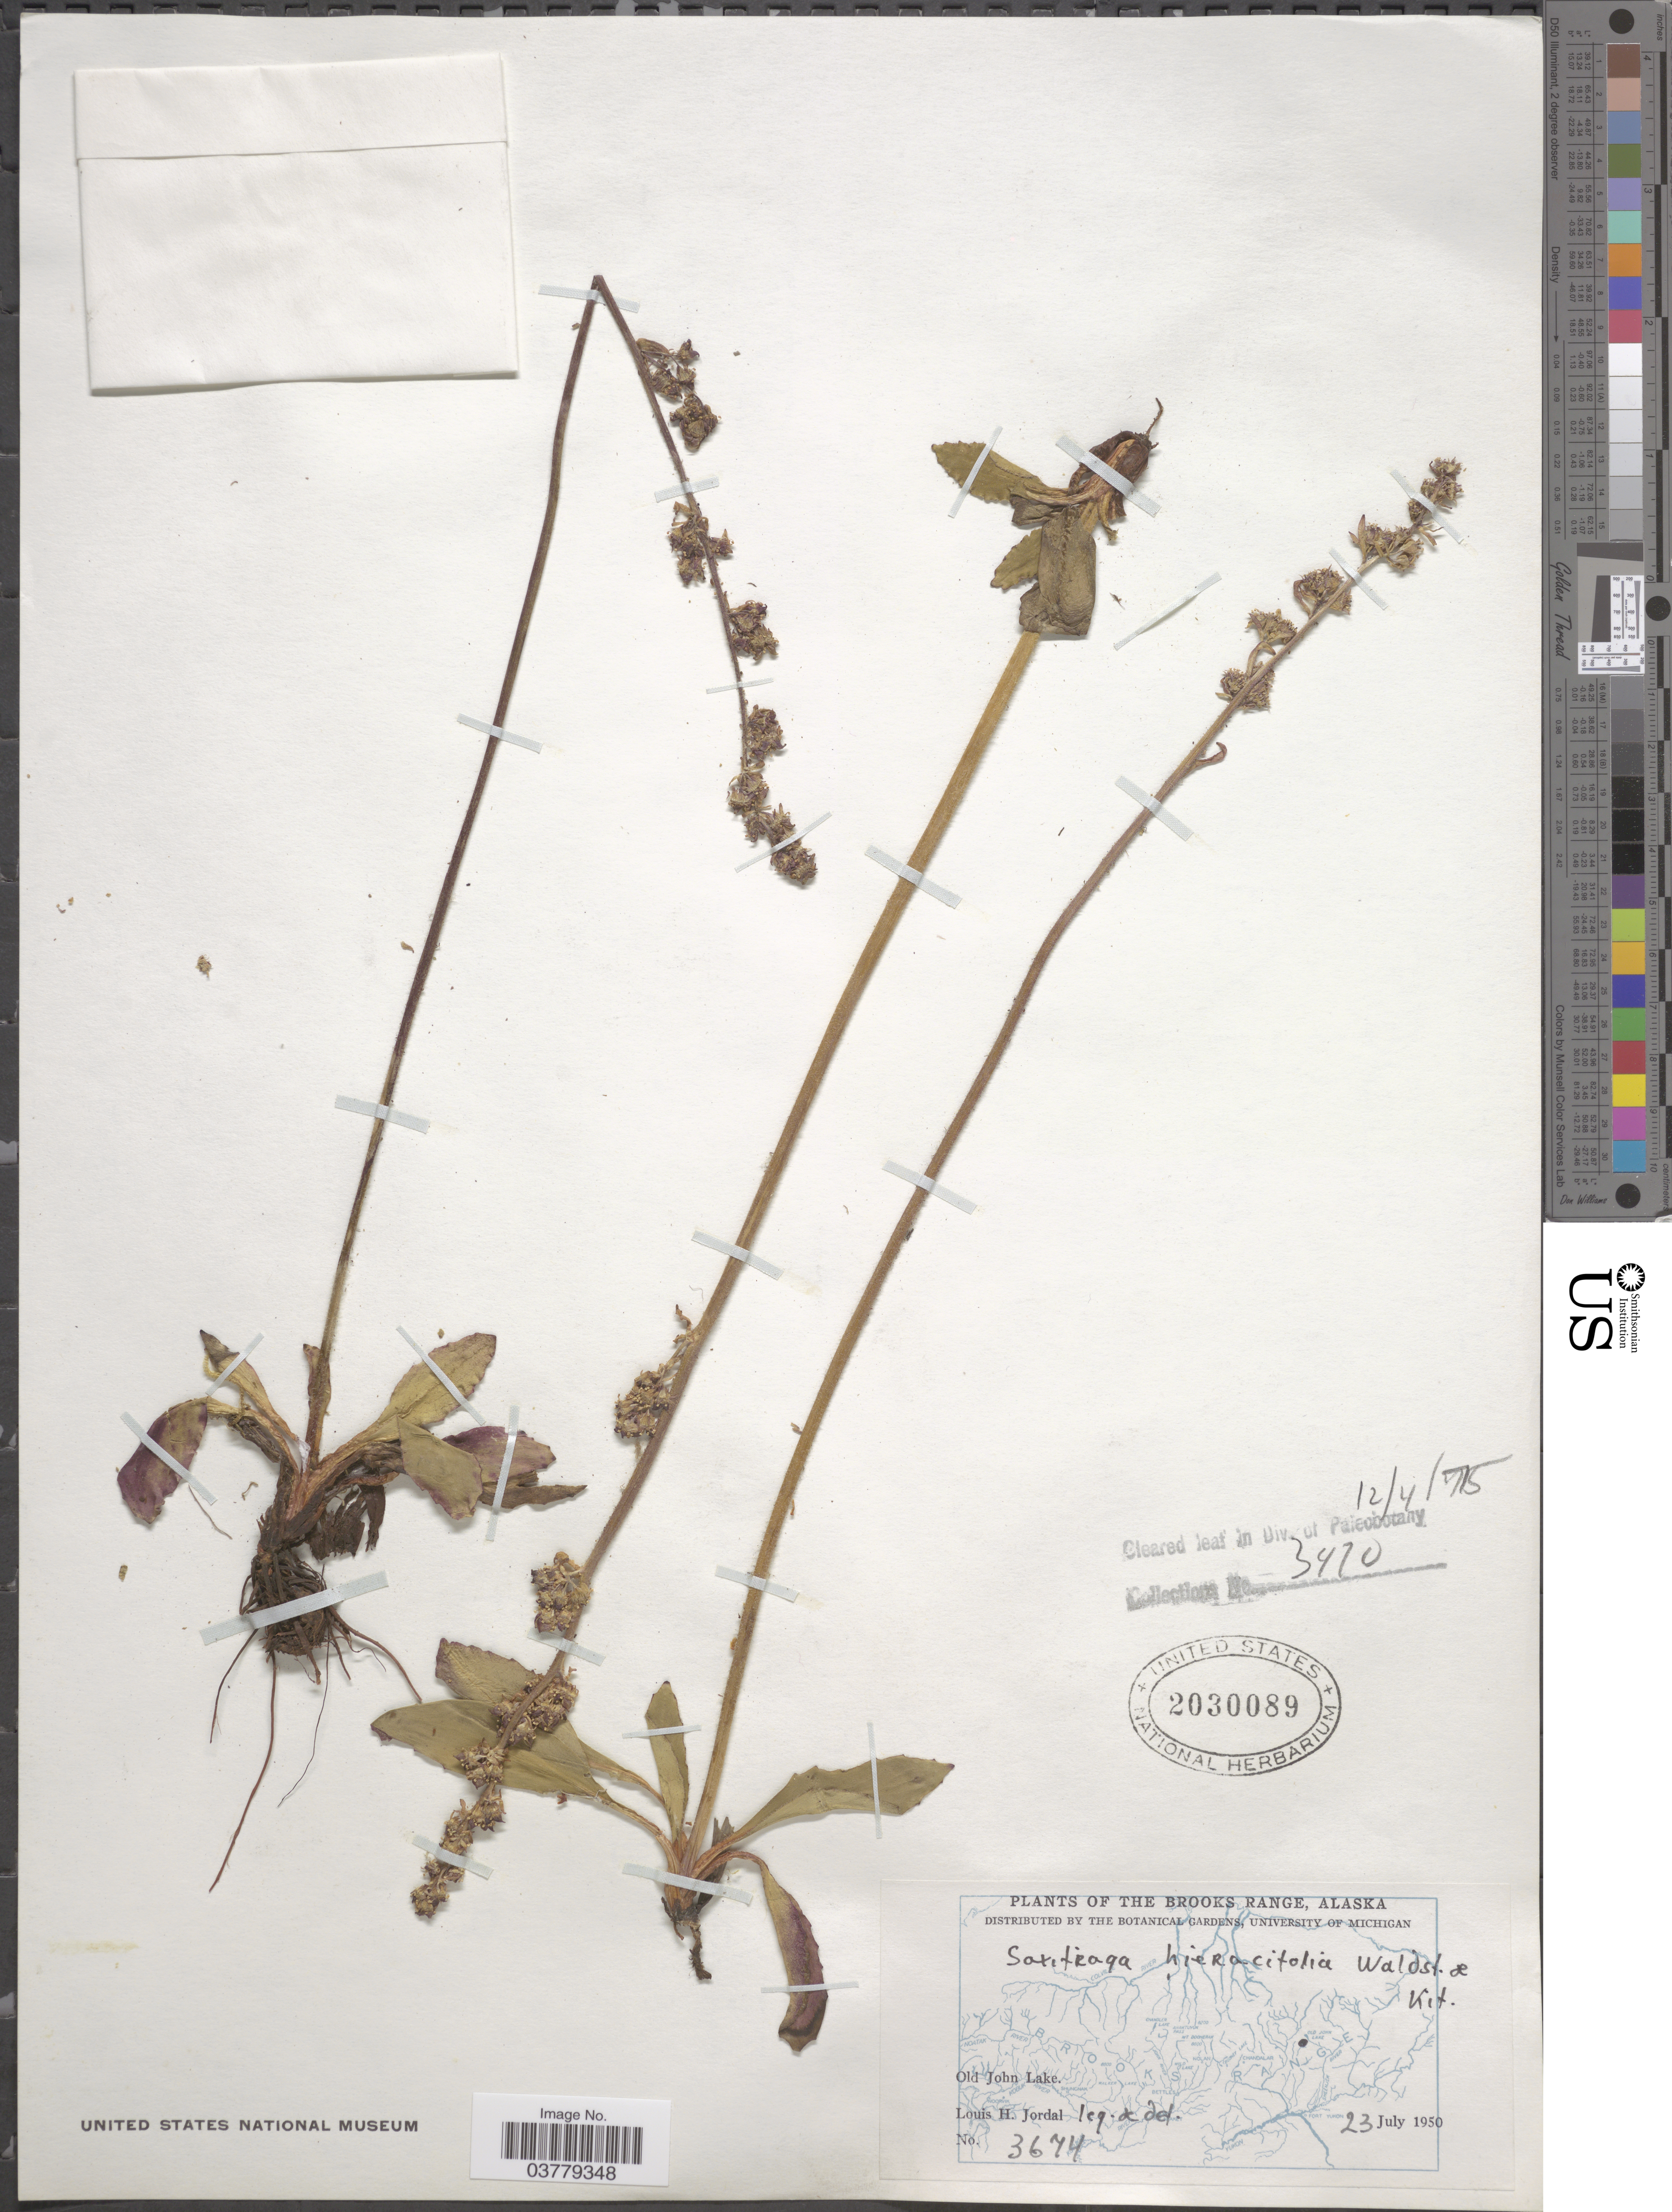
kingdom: Plantae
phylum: Tracheophyta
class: Magnoliopsida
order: Saxifragales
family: Saxifragaceae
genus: Micranthes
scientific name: Micranthes hieraciifolia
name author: (Waldst. & Kit. ex Willd.) Haw.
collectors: L. Jordal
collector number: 3674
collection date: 1950-07-23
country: United States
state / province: Alaska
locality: The Brooks Range. Old John Lake.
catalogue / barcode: US 2030089